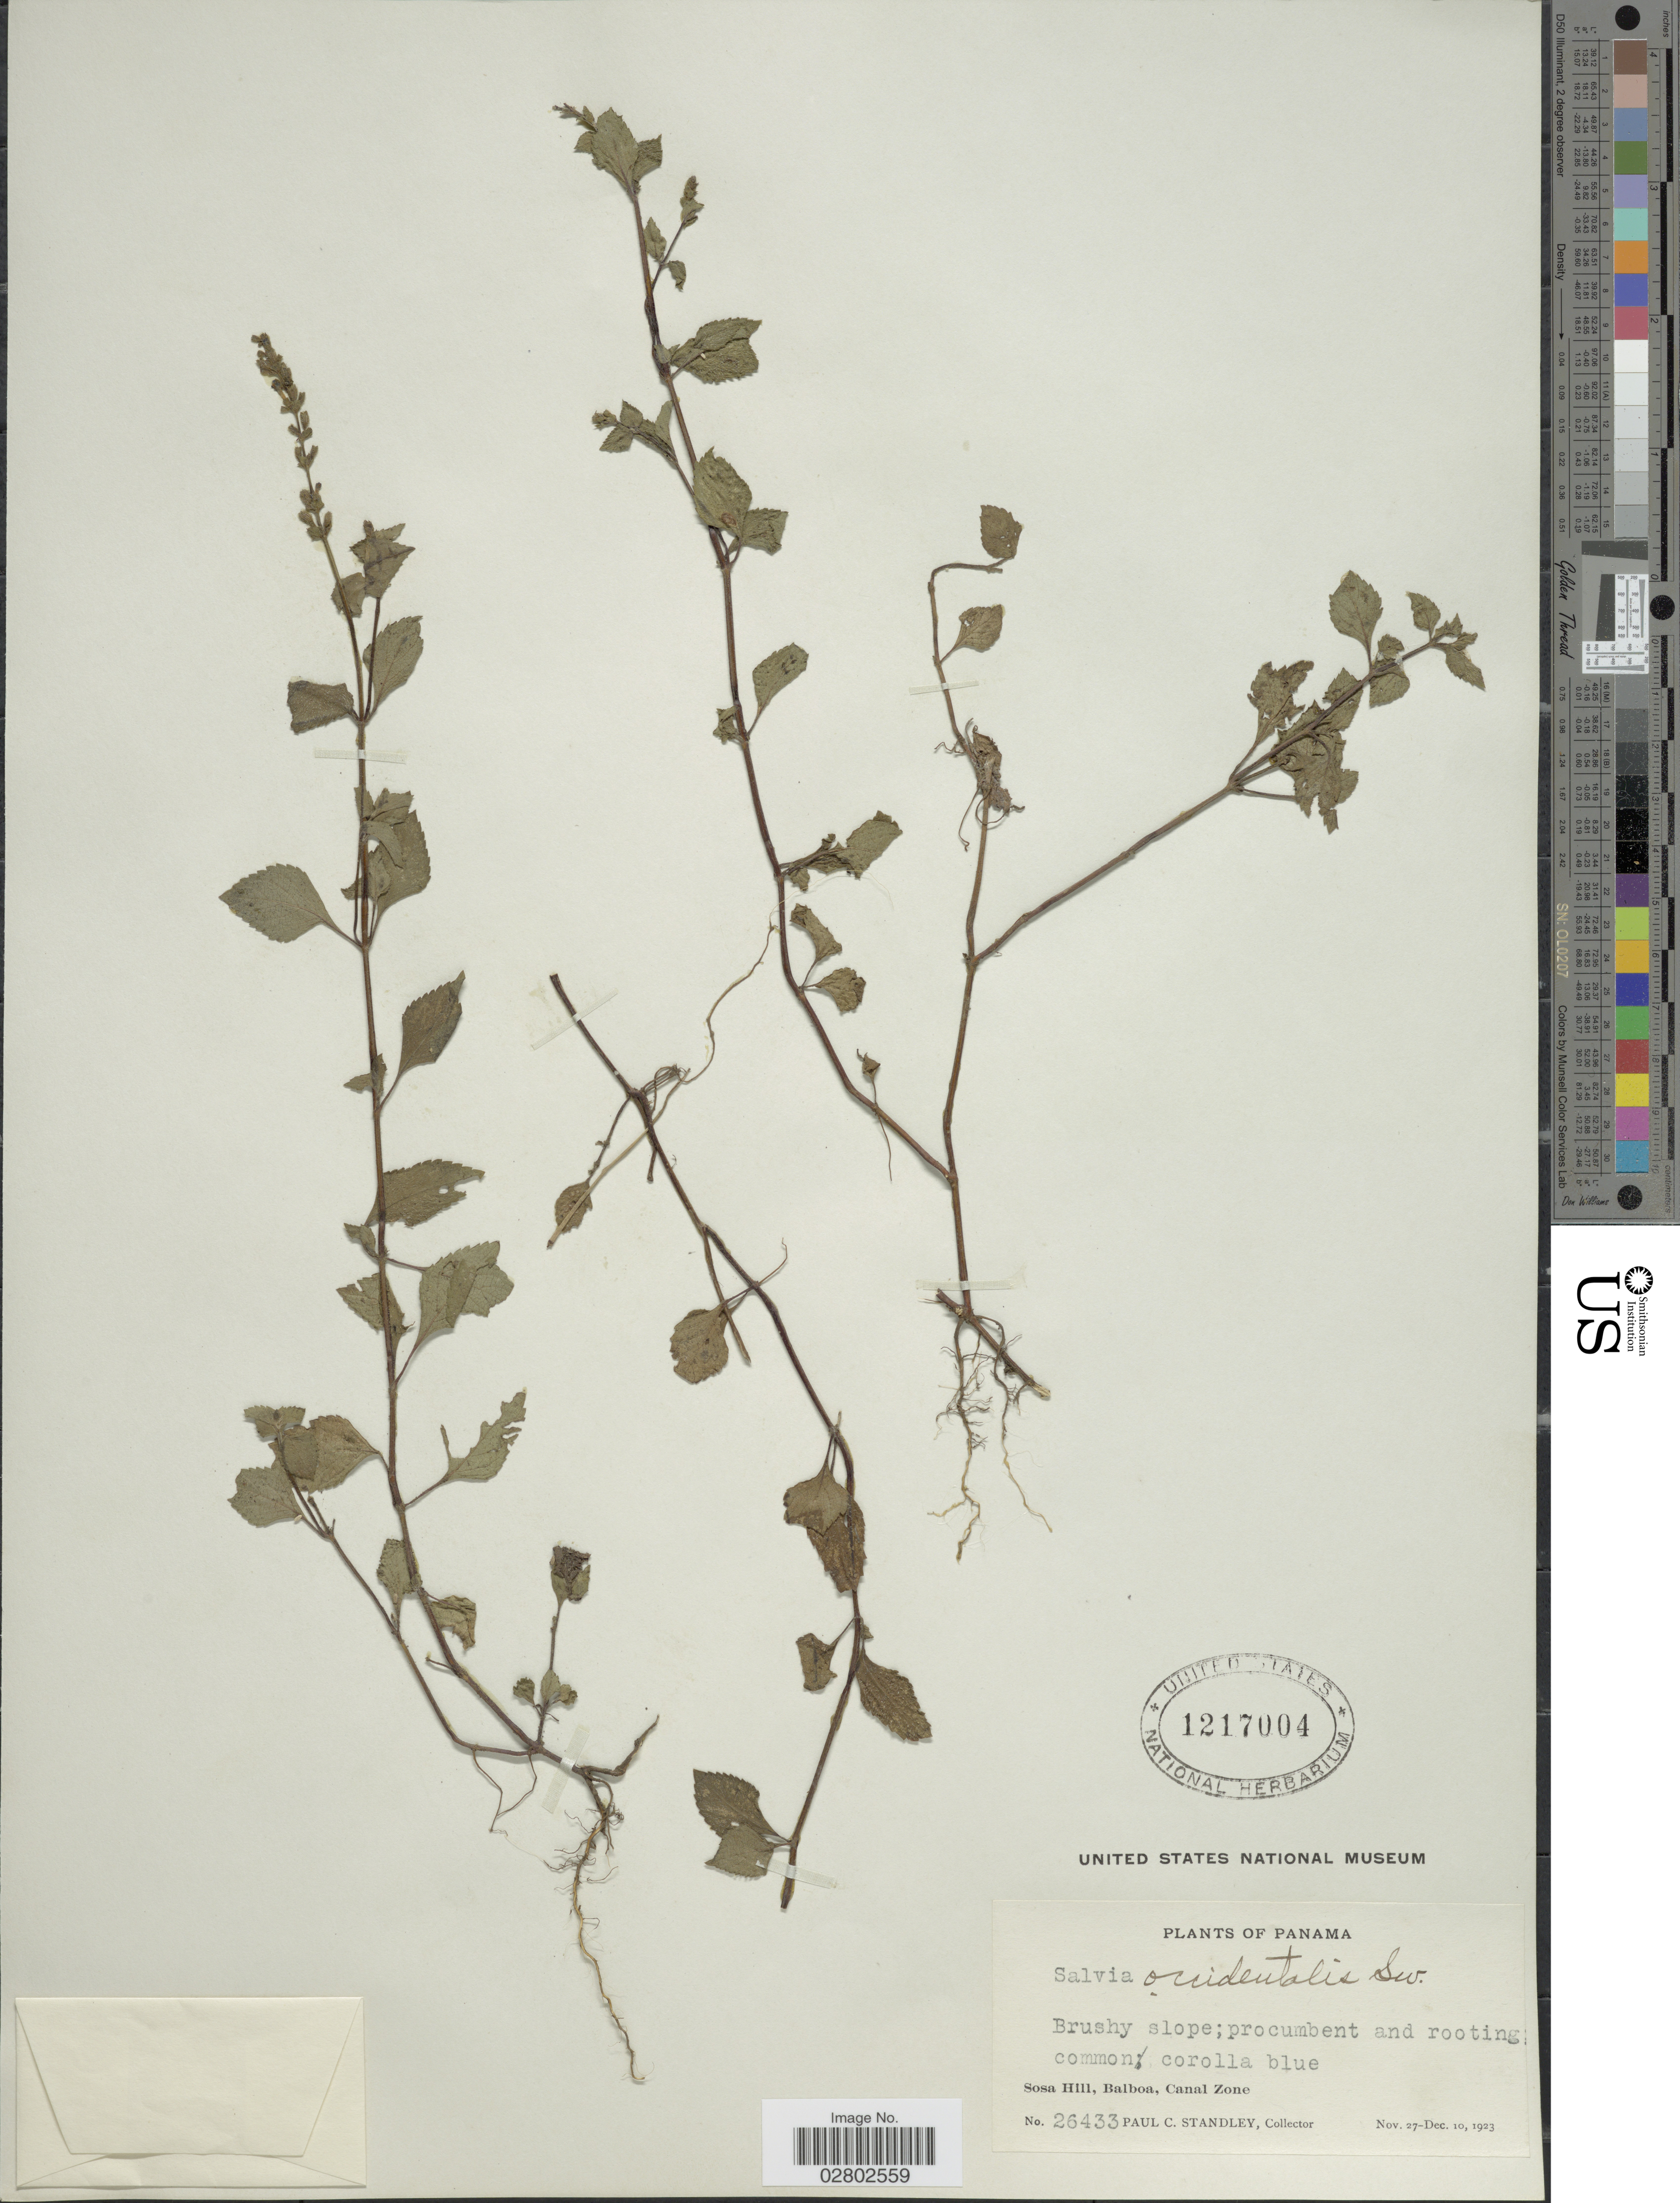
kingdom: Plantae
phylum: Tracheophyta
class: Magnoliopsida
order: Lamiales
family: Lamiaceae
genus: Salvia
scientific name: Salvia occidentalis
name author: Sw.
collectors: P. C. Standley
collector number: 26433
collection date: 1923-11-27/1923-12-10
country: Panama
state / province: Colón / Panamá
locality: Sosa Hill, Balboa, Canal Zone.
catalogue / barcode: US 1217004